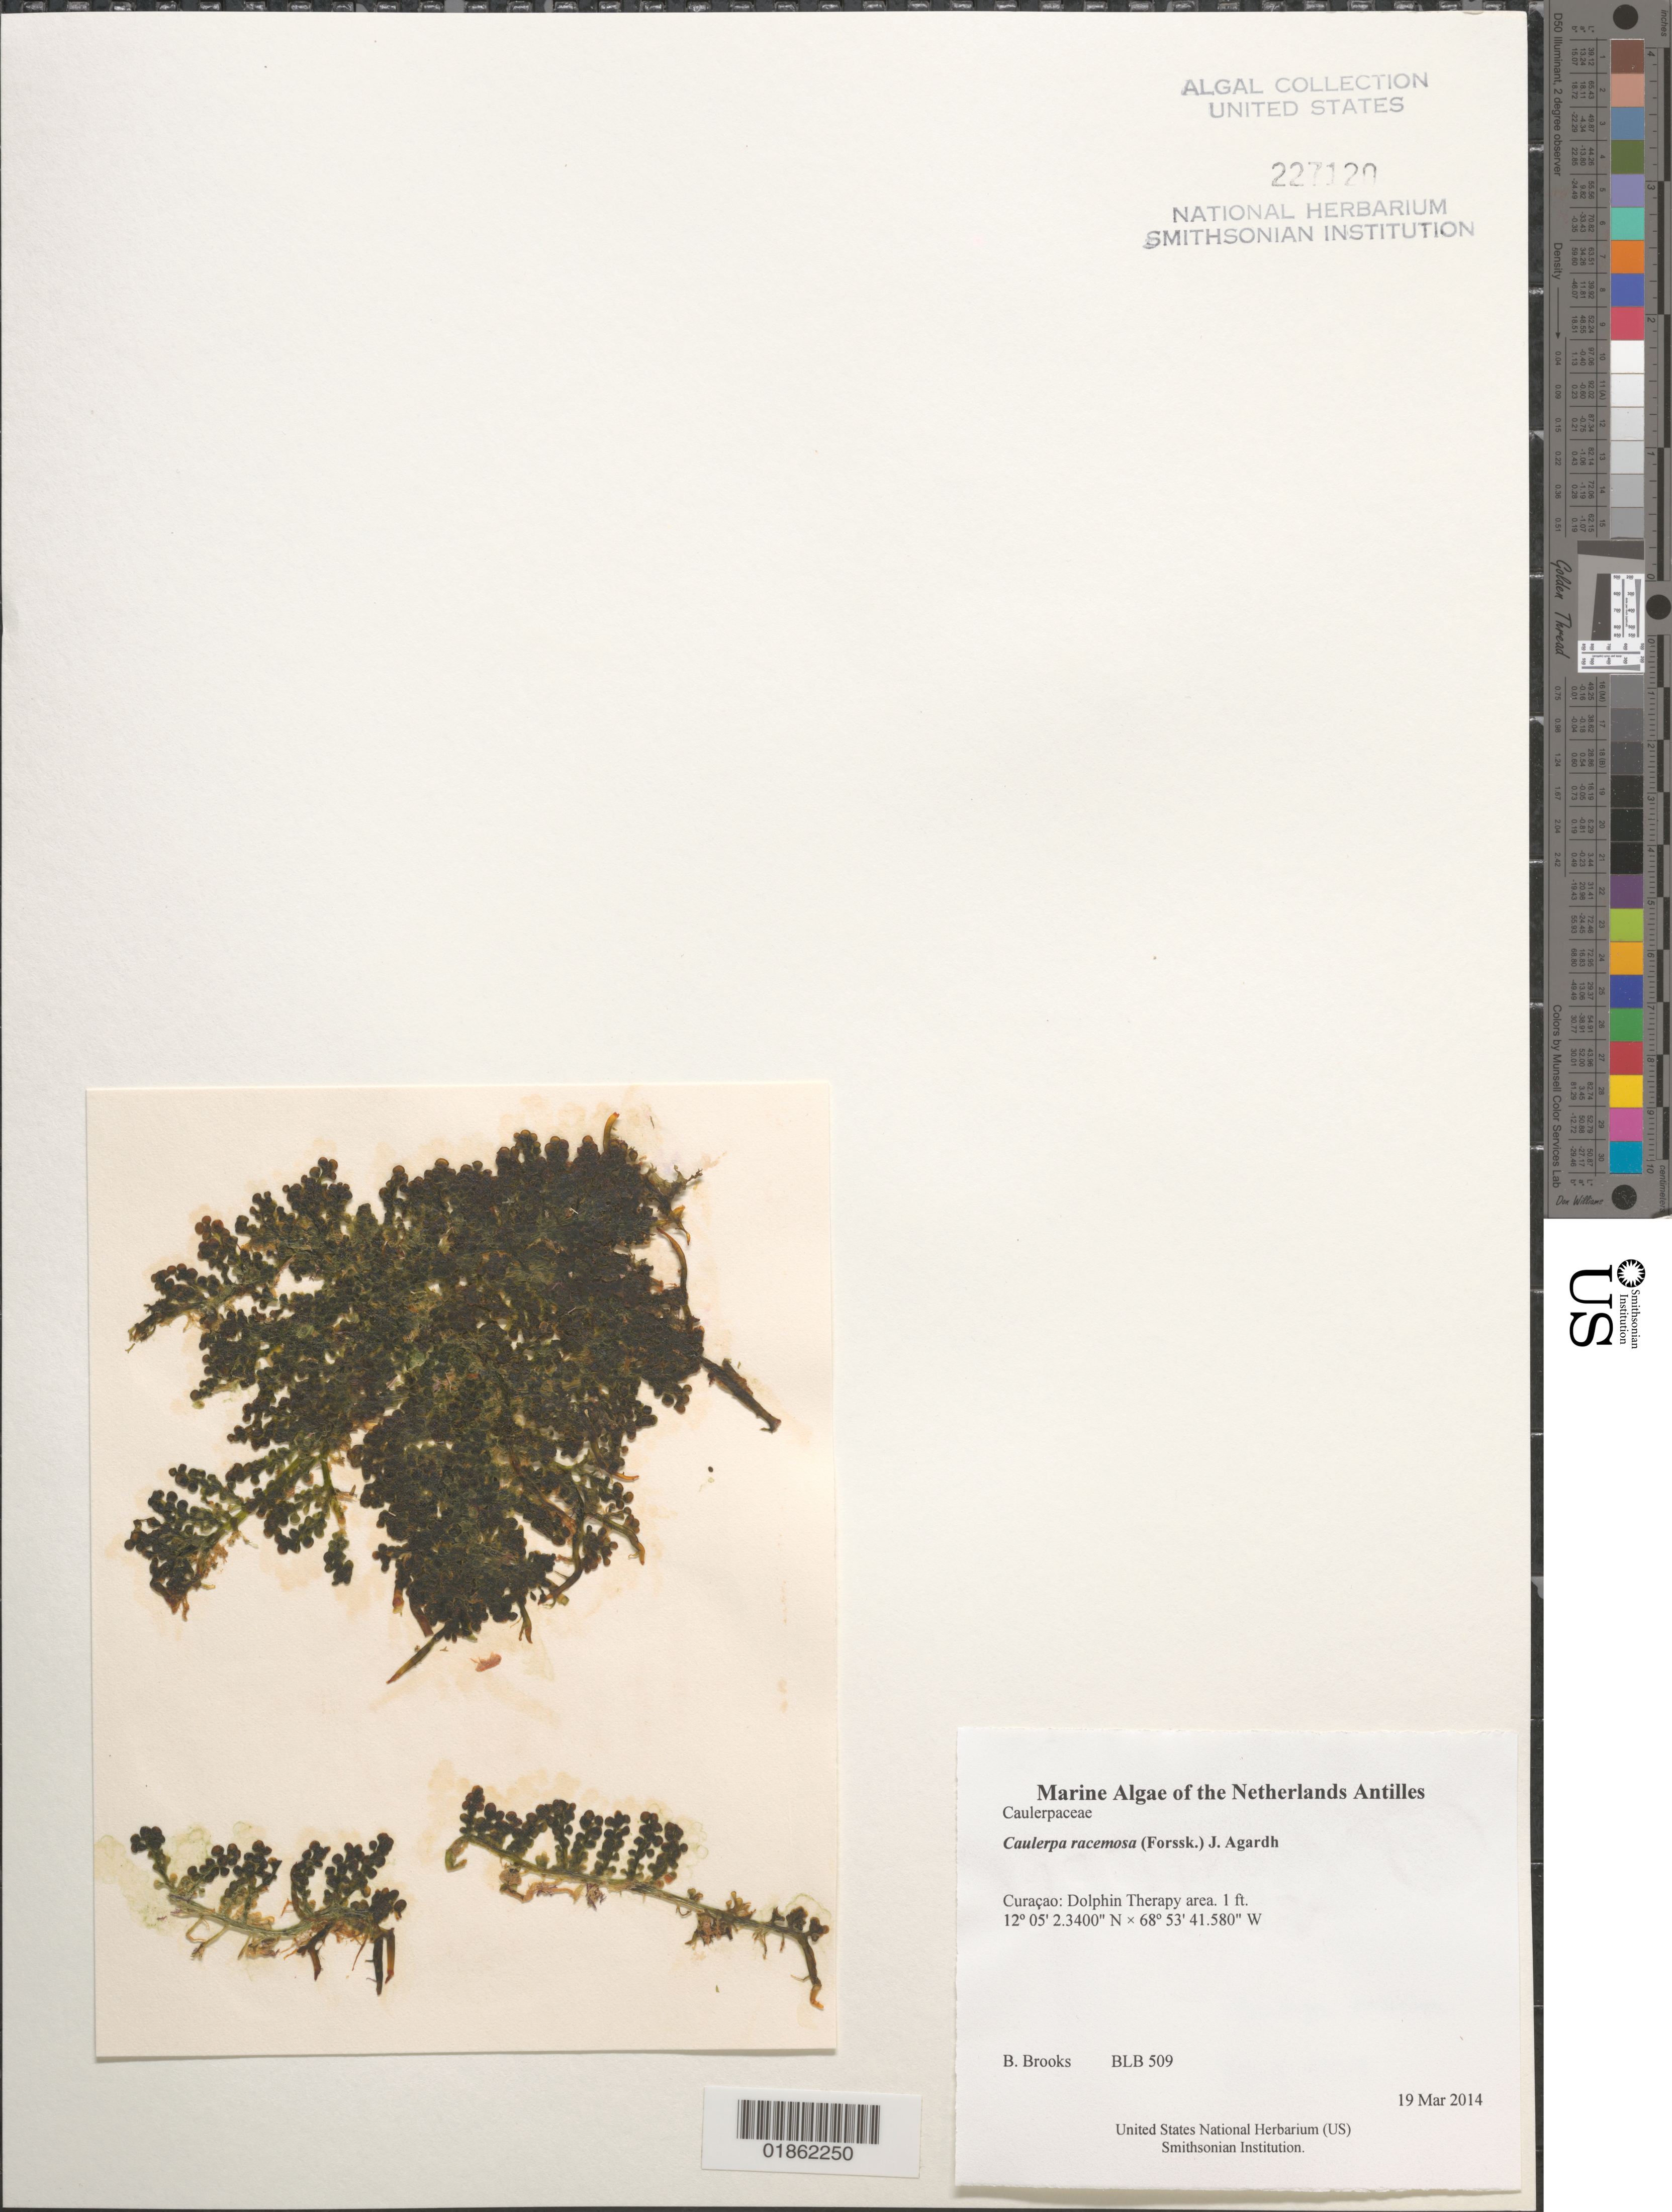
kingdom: Plantae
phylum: Chlorophyta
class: Ulvophyceae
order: Bryopsidales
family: Caulerpaceae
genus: Caulerpa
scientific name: Caulerpa racemosa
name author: (Forssk.) J. Agardh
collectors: B. Brooks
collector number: BLB 509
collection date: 2014-03-19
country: Curaçao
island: Curaçao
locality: Dolphin Therapy area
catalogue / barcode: US 227120